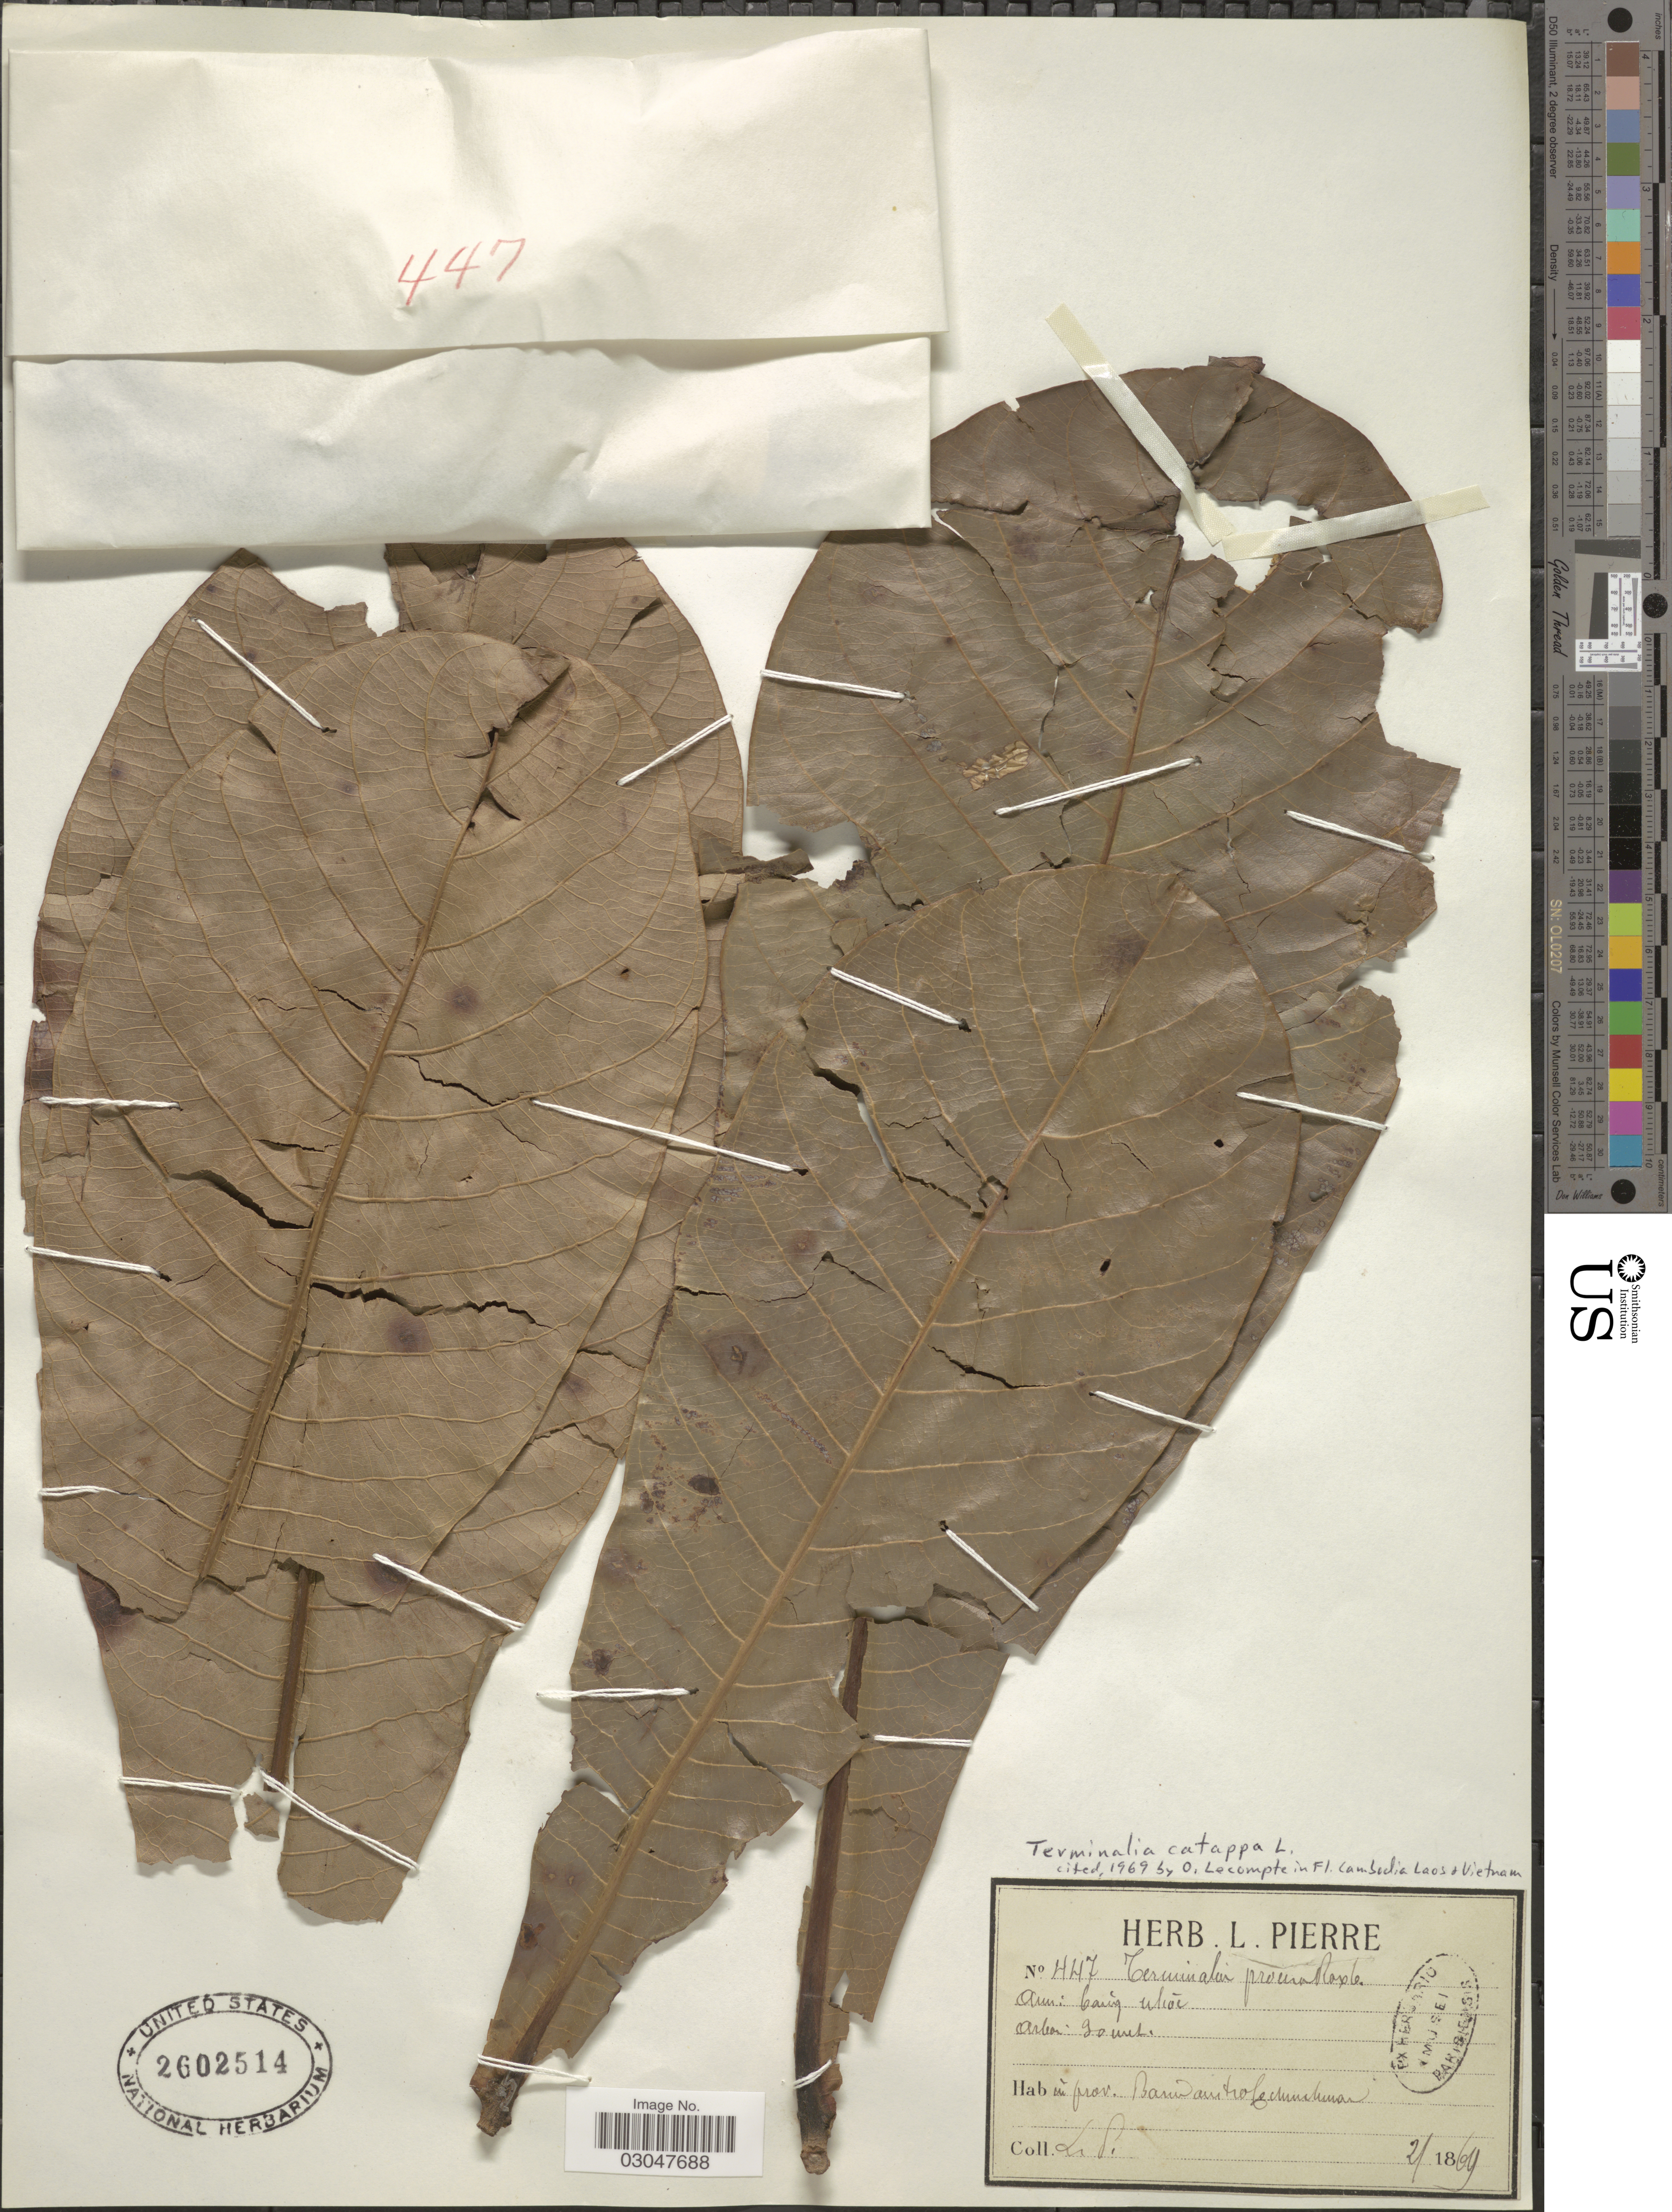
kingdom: Plantae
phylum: Tracheophyta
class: Magnoliopsida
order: Myrtales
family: Combretaceae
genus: Terminalia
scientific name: Terminalia catappa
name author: L.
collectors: L. Pierre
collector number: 447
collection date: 1869-02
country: Vietnam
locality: In prov. Barin austro Cochinchina.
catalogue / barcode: US 2602514